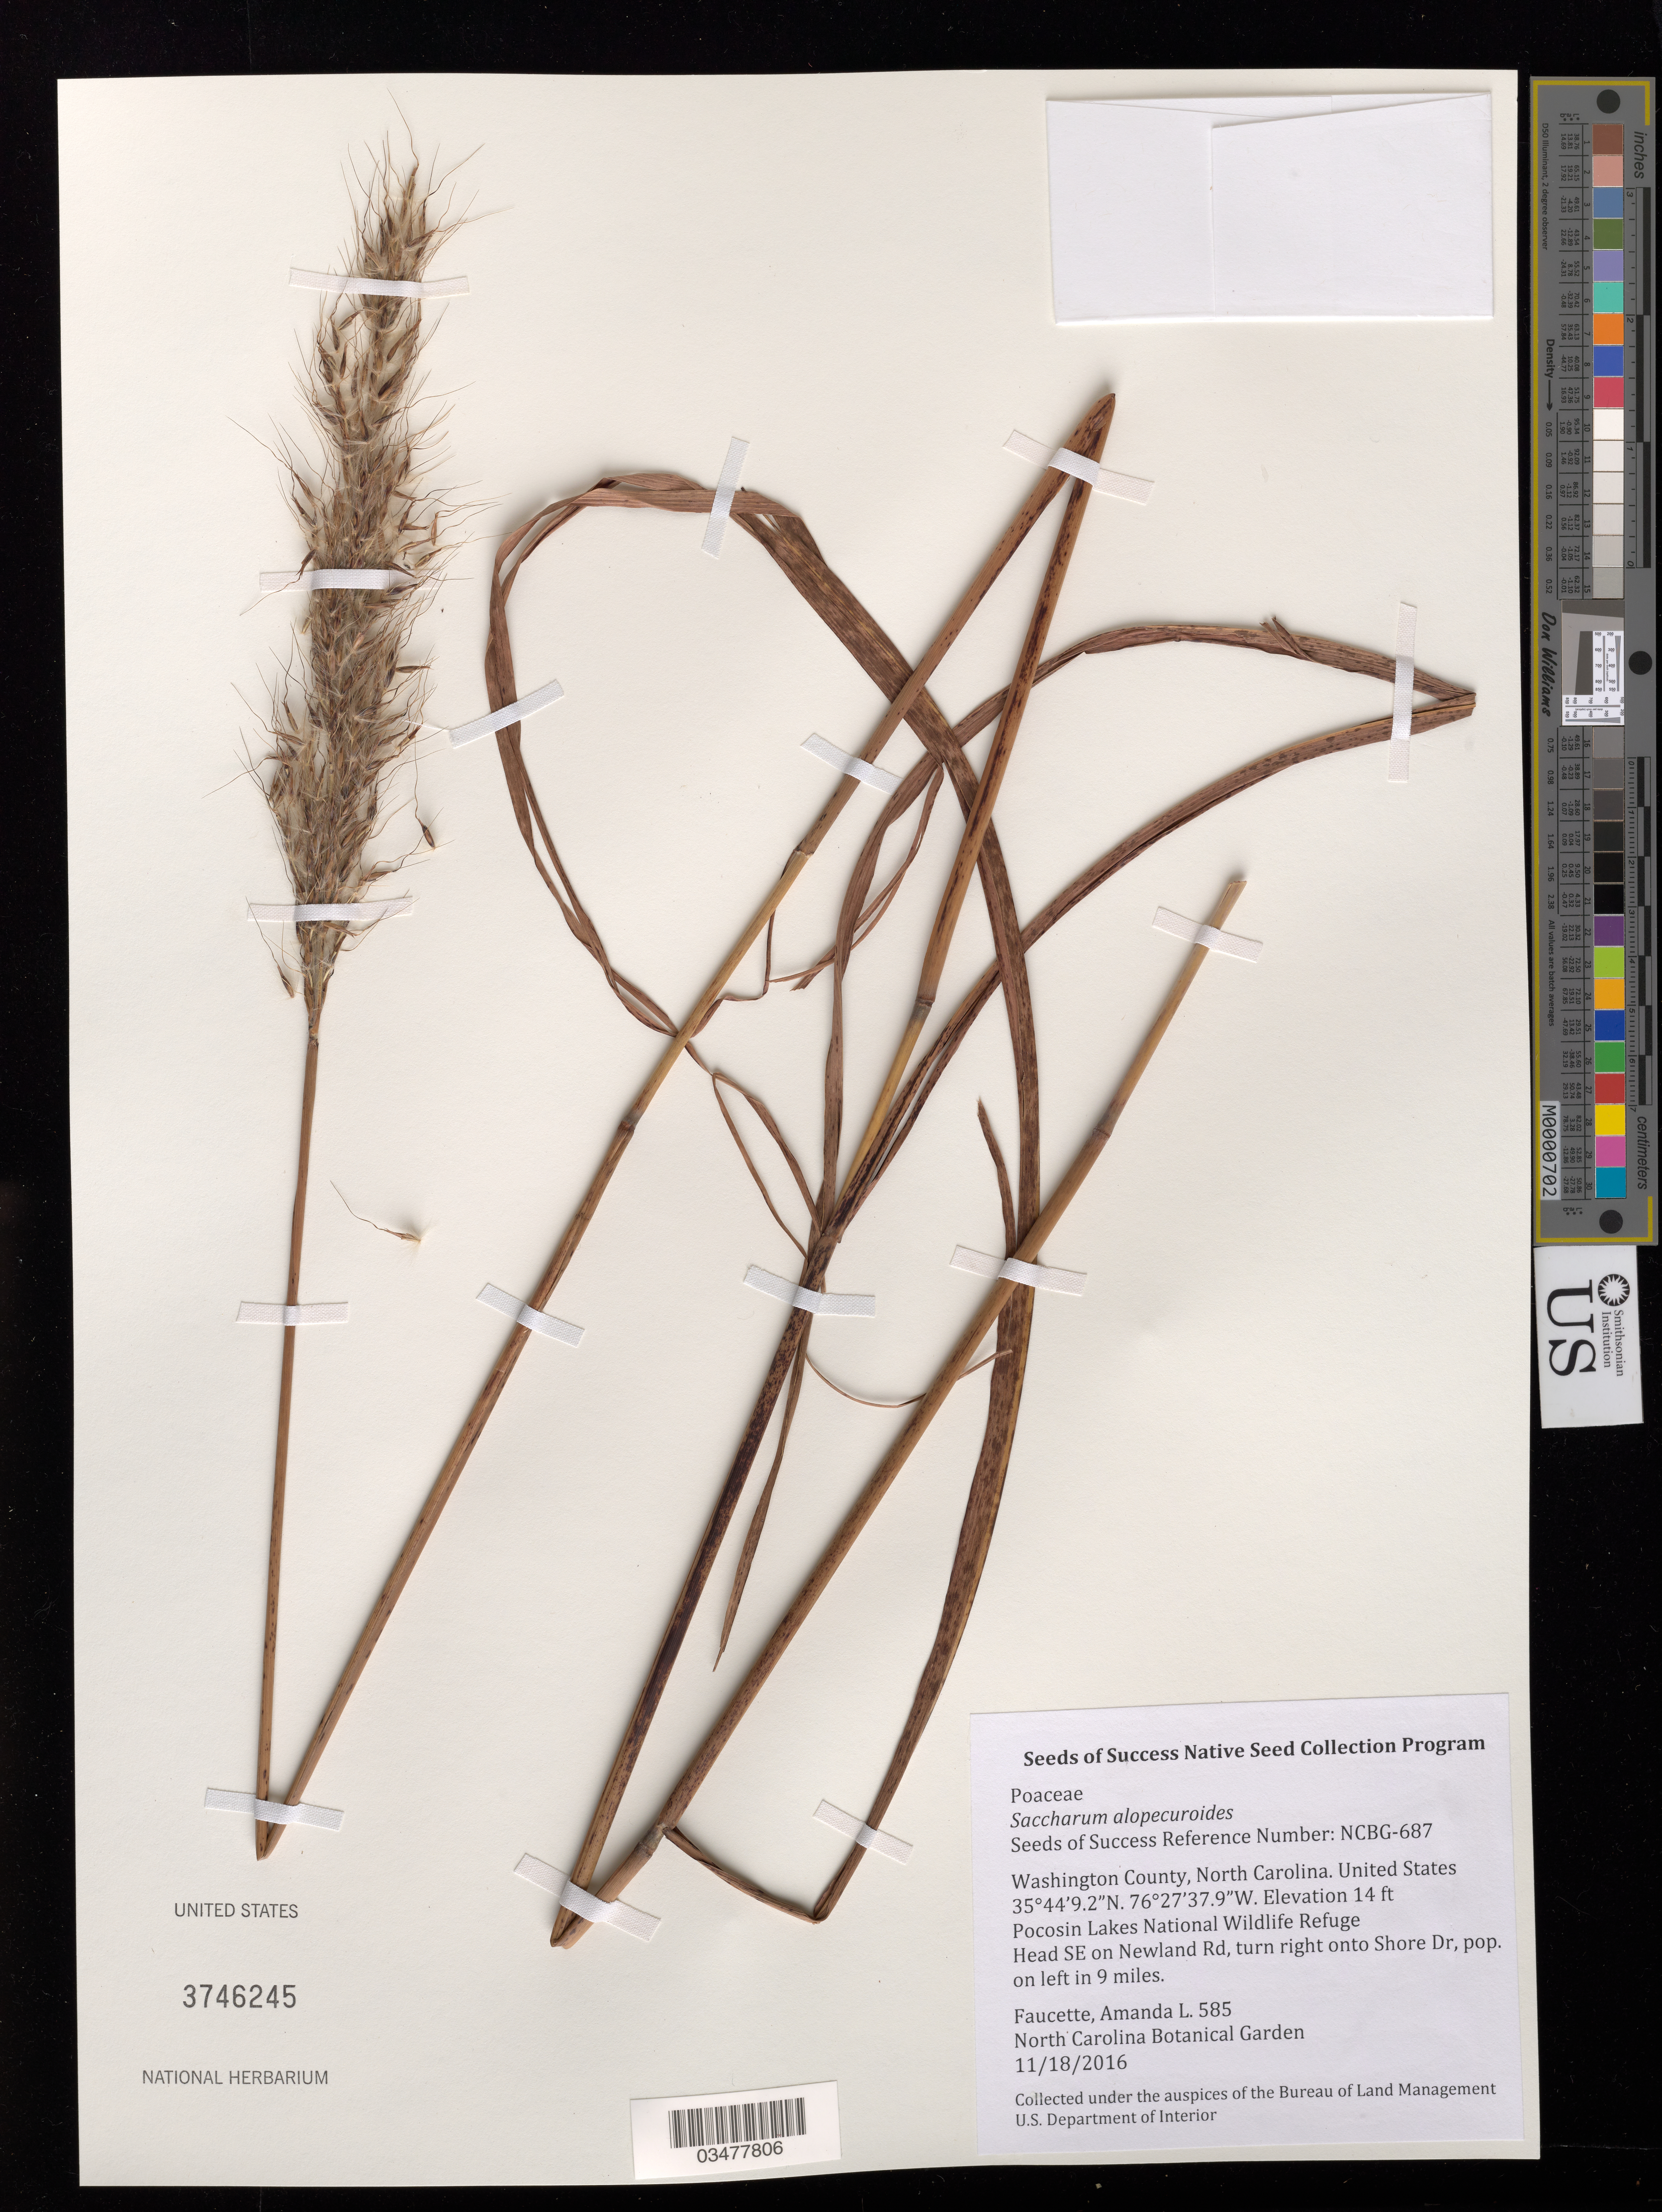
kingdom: Plantae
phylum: Tracheophyta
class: Liliopsida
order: Poales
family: Poaceae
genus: Saccharum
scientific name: Saccharum alopecuroides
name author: (L.) Nutt.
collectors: A. Faucette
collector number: NCBG-687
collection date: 2016-11-18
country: United States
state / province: North Carolina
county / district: Washington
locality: Pocosin Lakes National Wildlife Refuge, Shore Dr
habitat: Ruderal Herbaceous Vegetation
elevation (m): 4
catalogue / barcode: US 3746245